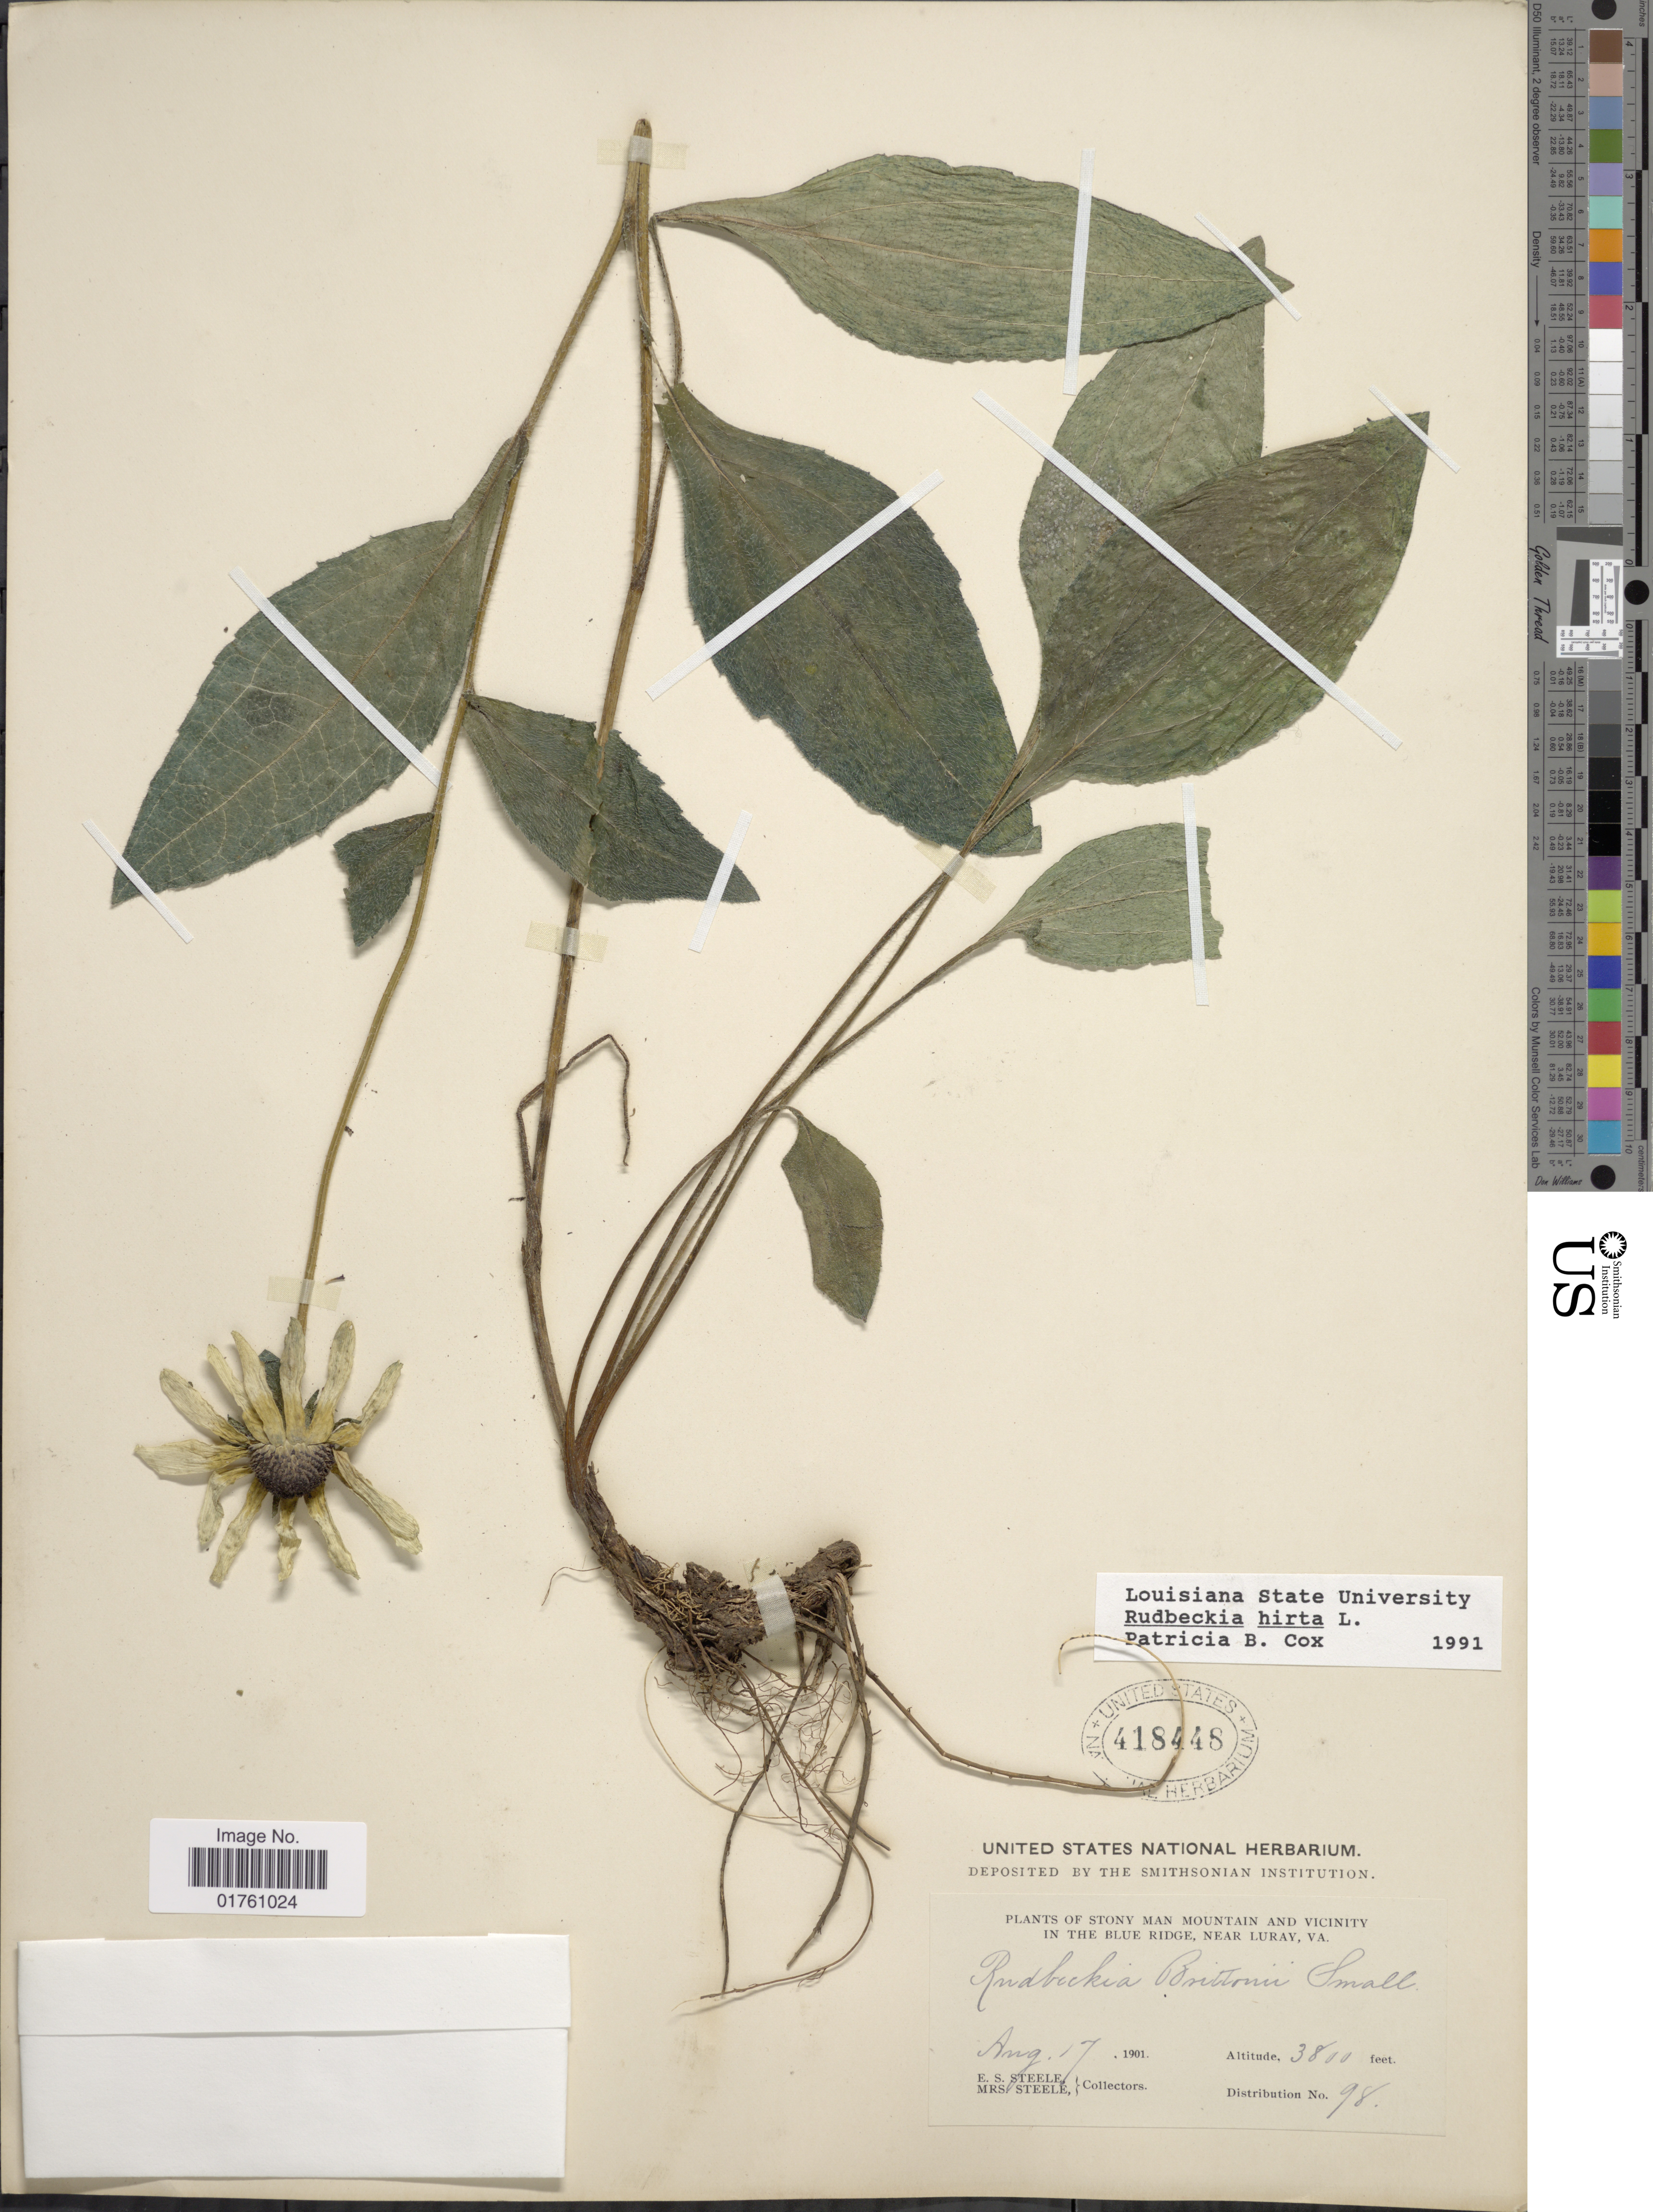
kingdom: Plantae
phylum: Tracheophyta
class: Magnoliopsida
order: Asterales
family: Asteraceae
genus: Rudbeckia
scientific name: Rudbeckia hirta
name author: L.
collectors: E. Steele & Mrs. E. S. Steele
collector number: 98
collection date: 1901-08-17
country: United States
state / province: Virginia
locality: Stony Man Mountain and Vicinity in the Blue Ridge, near Luray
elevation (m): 1158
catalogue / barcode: US 418448